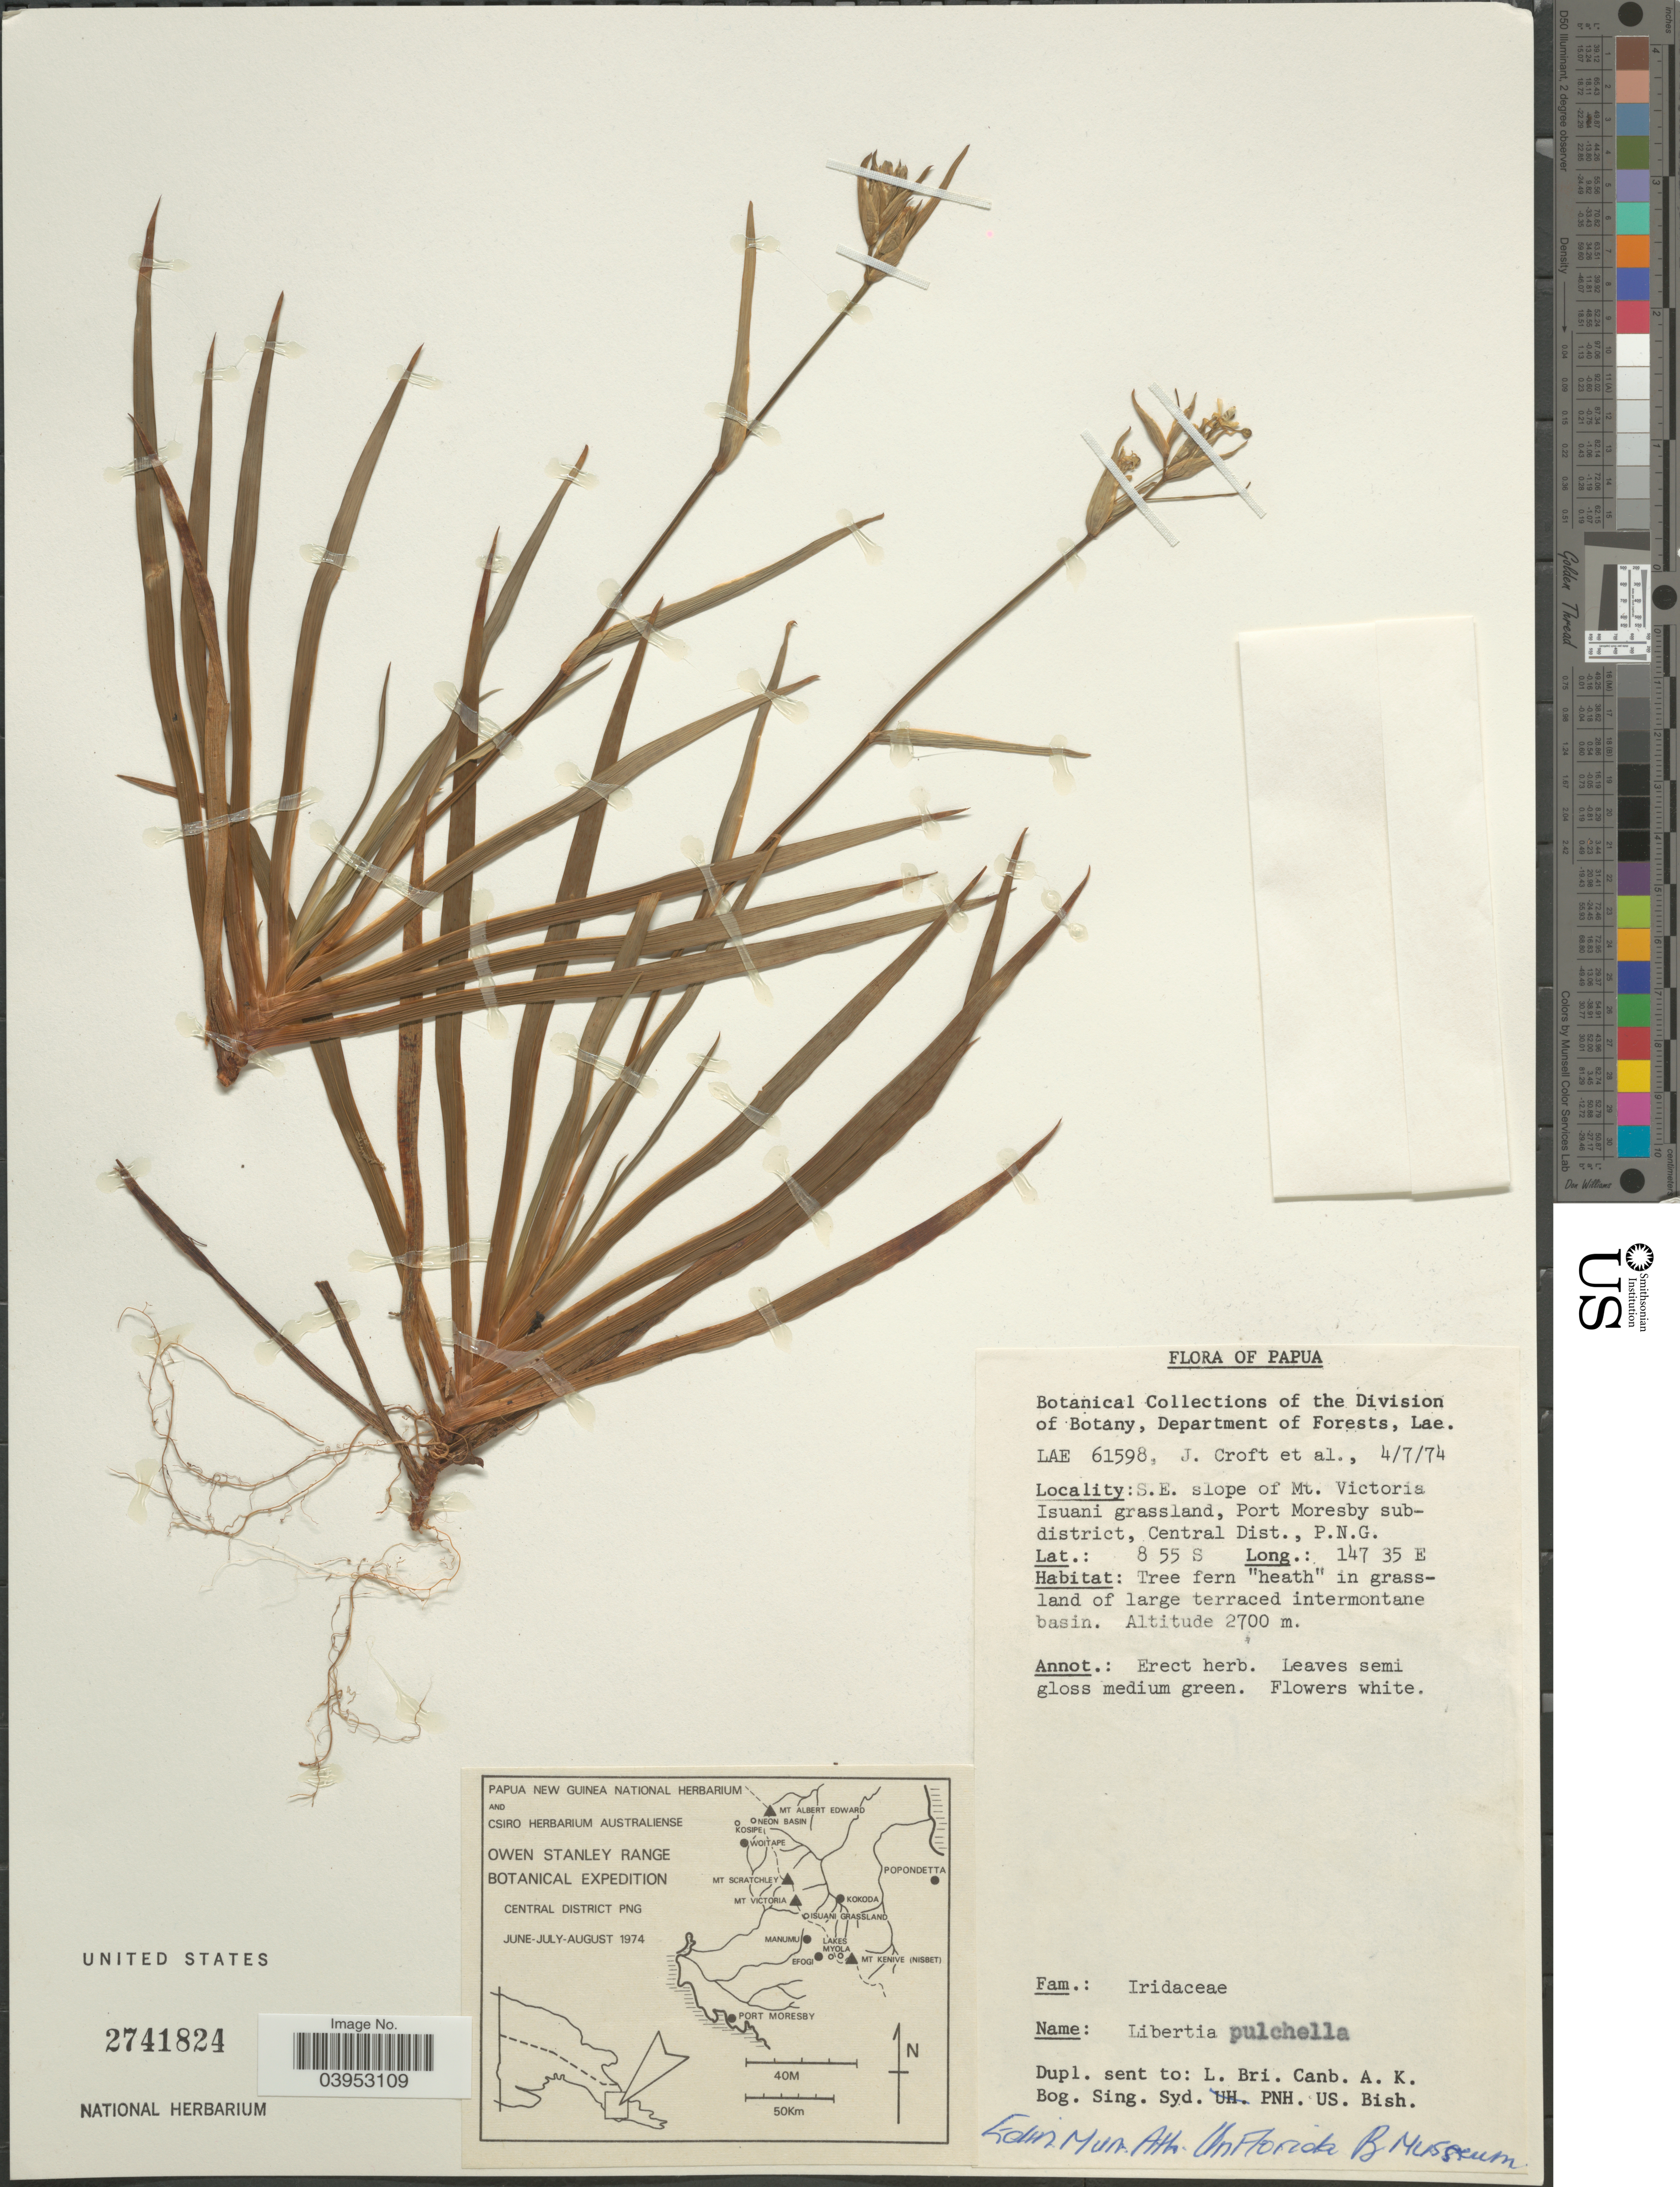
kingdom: Plantae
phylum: Tracheophyta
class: Liliopsida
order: Asparagales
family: Iridaceae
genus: Libertia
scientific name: Libertia pulchella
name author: (R. Br.) Spreng.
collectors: J. R. Croft & et al.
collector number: LAE61598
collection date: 1974-07-04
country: Papua New Guinea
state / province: Central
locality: Papua. S.E. slope of Mt. Victoria Isuani grassland, Port Moresby subdistrict, Central Dist., P.N.G.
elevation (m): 2700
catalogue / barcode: US 2741824